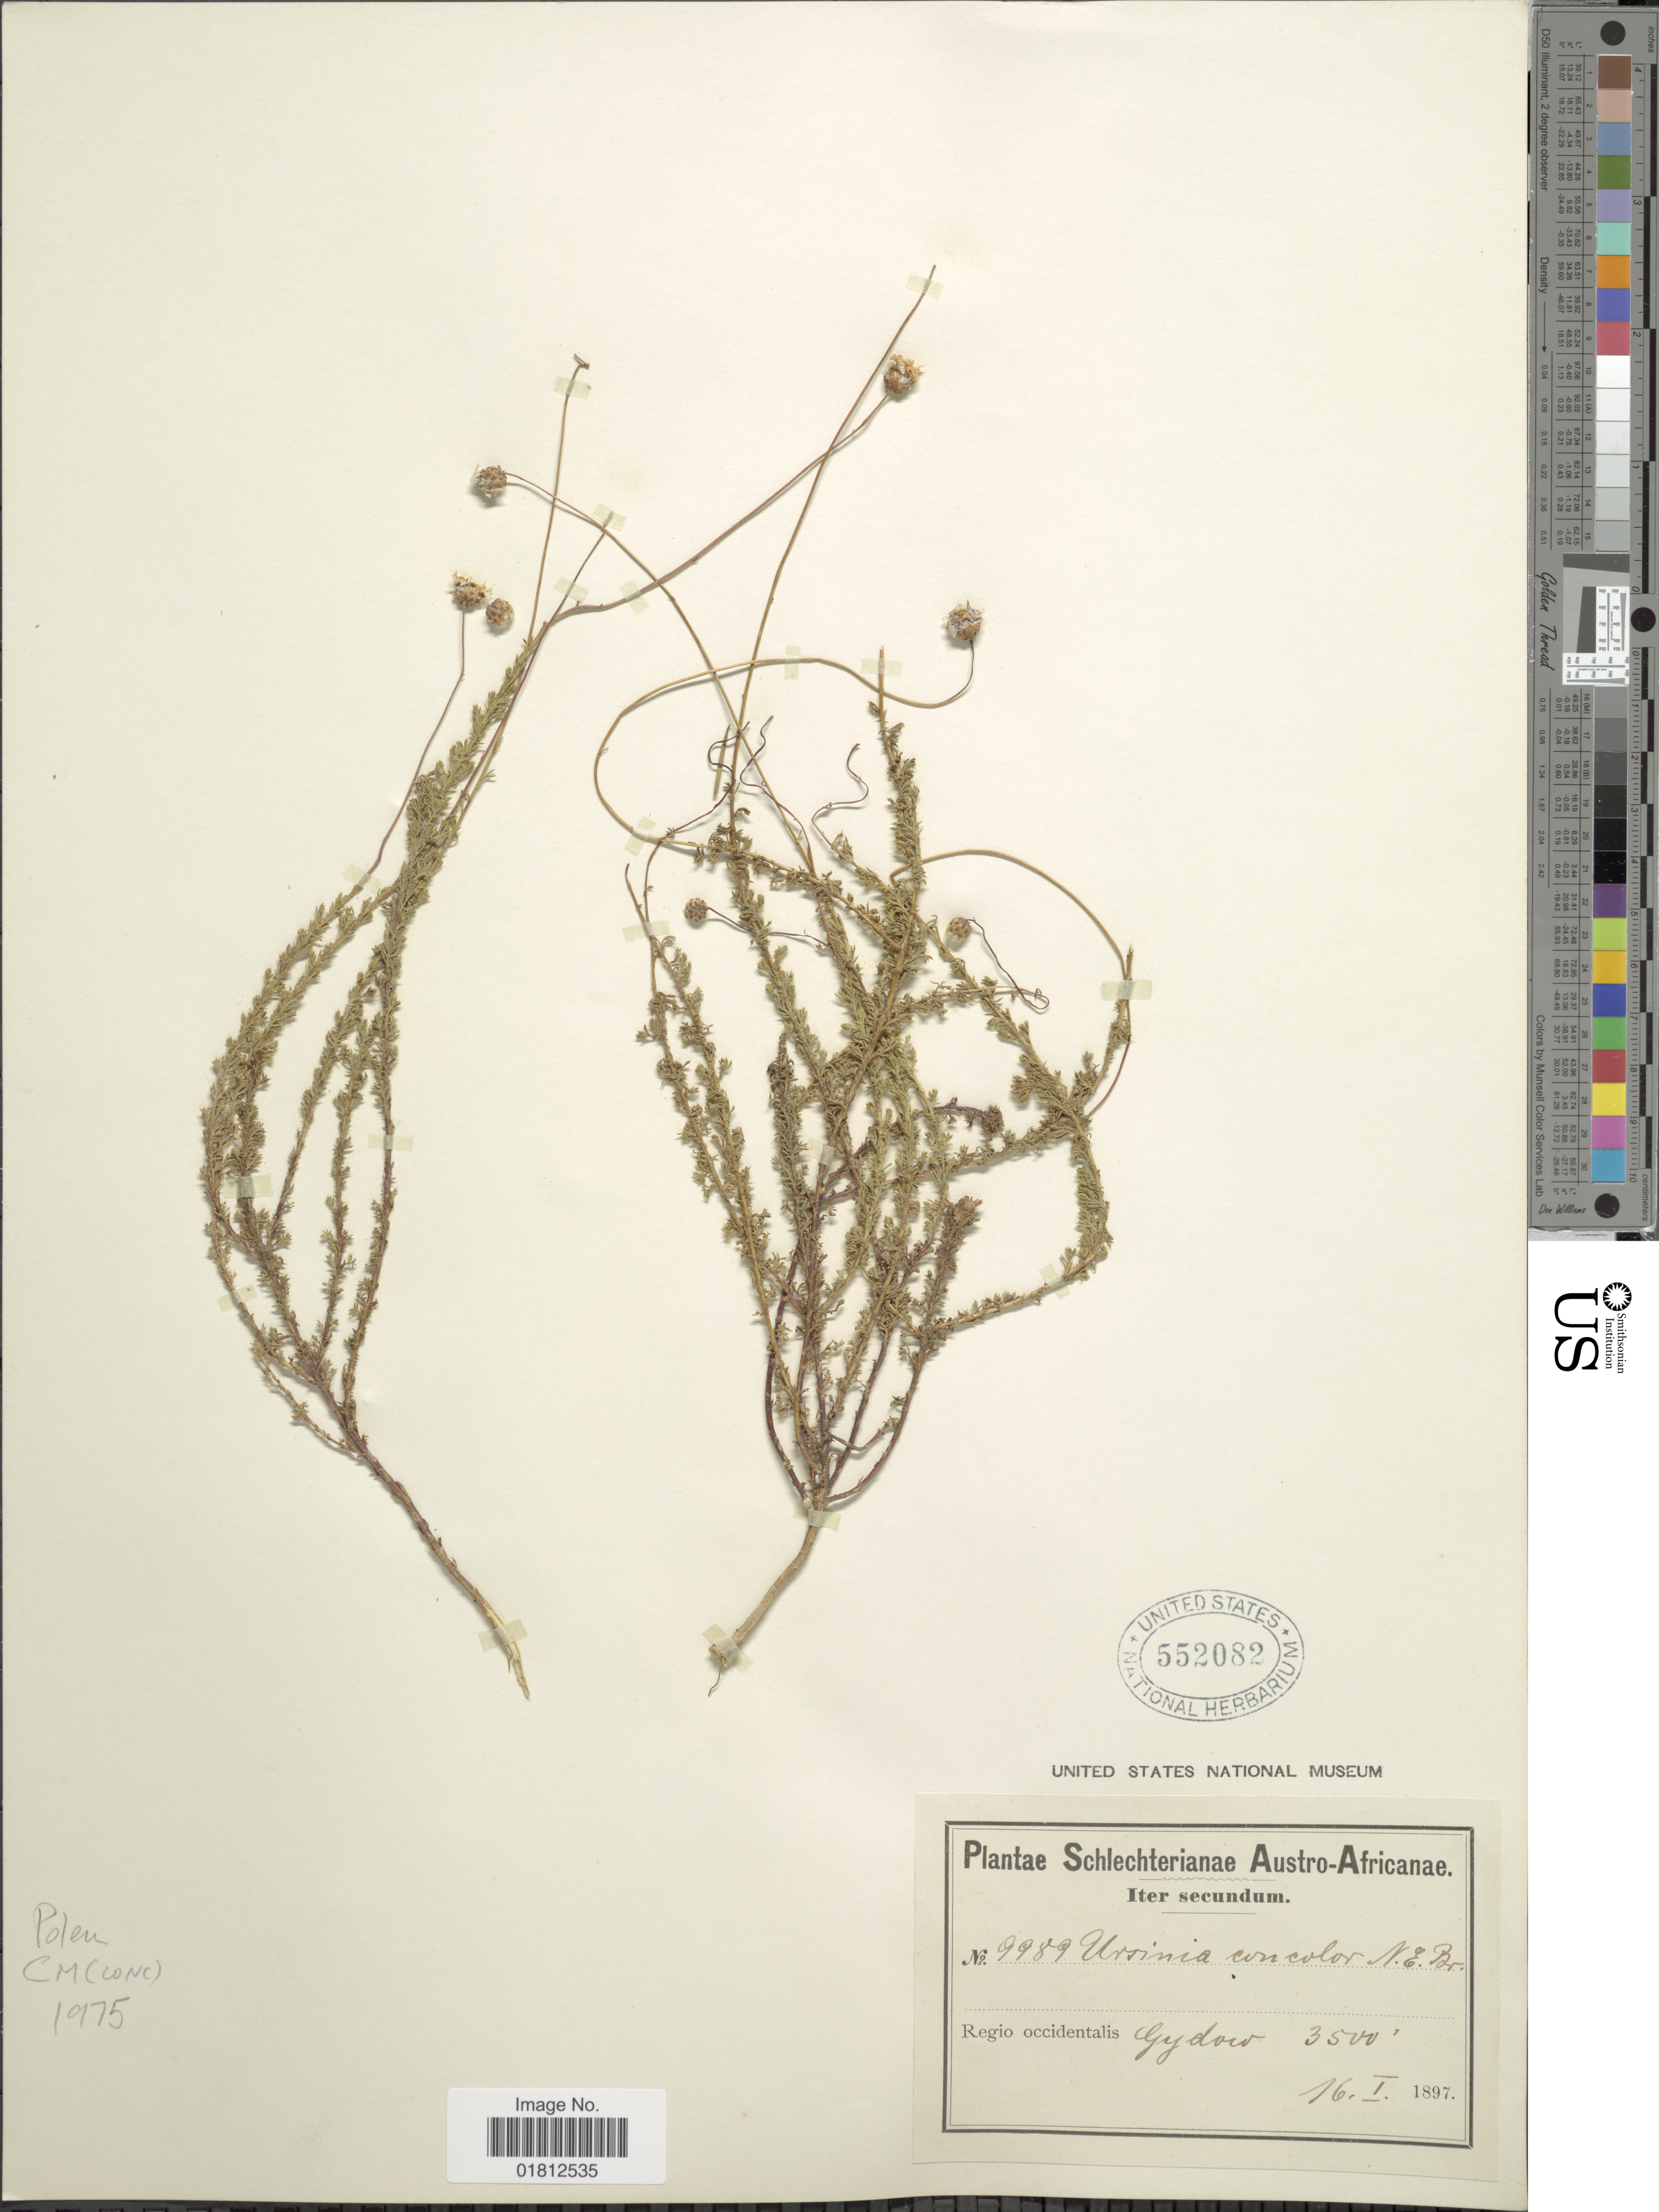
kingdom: Plantae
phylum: Tracheophyta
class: Magnoliopsida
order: Asterales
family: Asteraceae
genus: Ursinia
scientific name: Ursinia concolor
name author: N.E. Br.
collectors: Schlechter, --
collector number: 9989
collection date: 1897-01-16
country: South Africa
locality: Austro-Africanae, Gydow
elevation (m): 1067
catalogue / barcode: US 552082